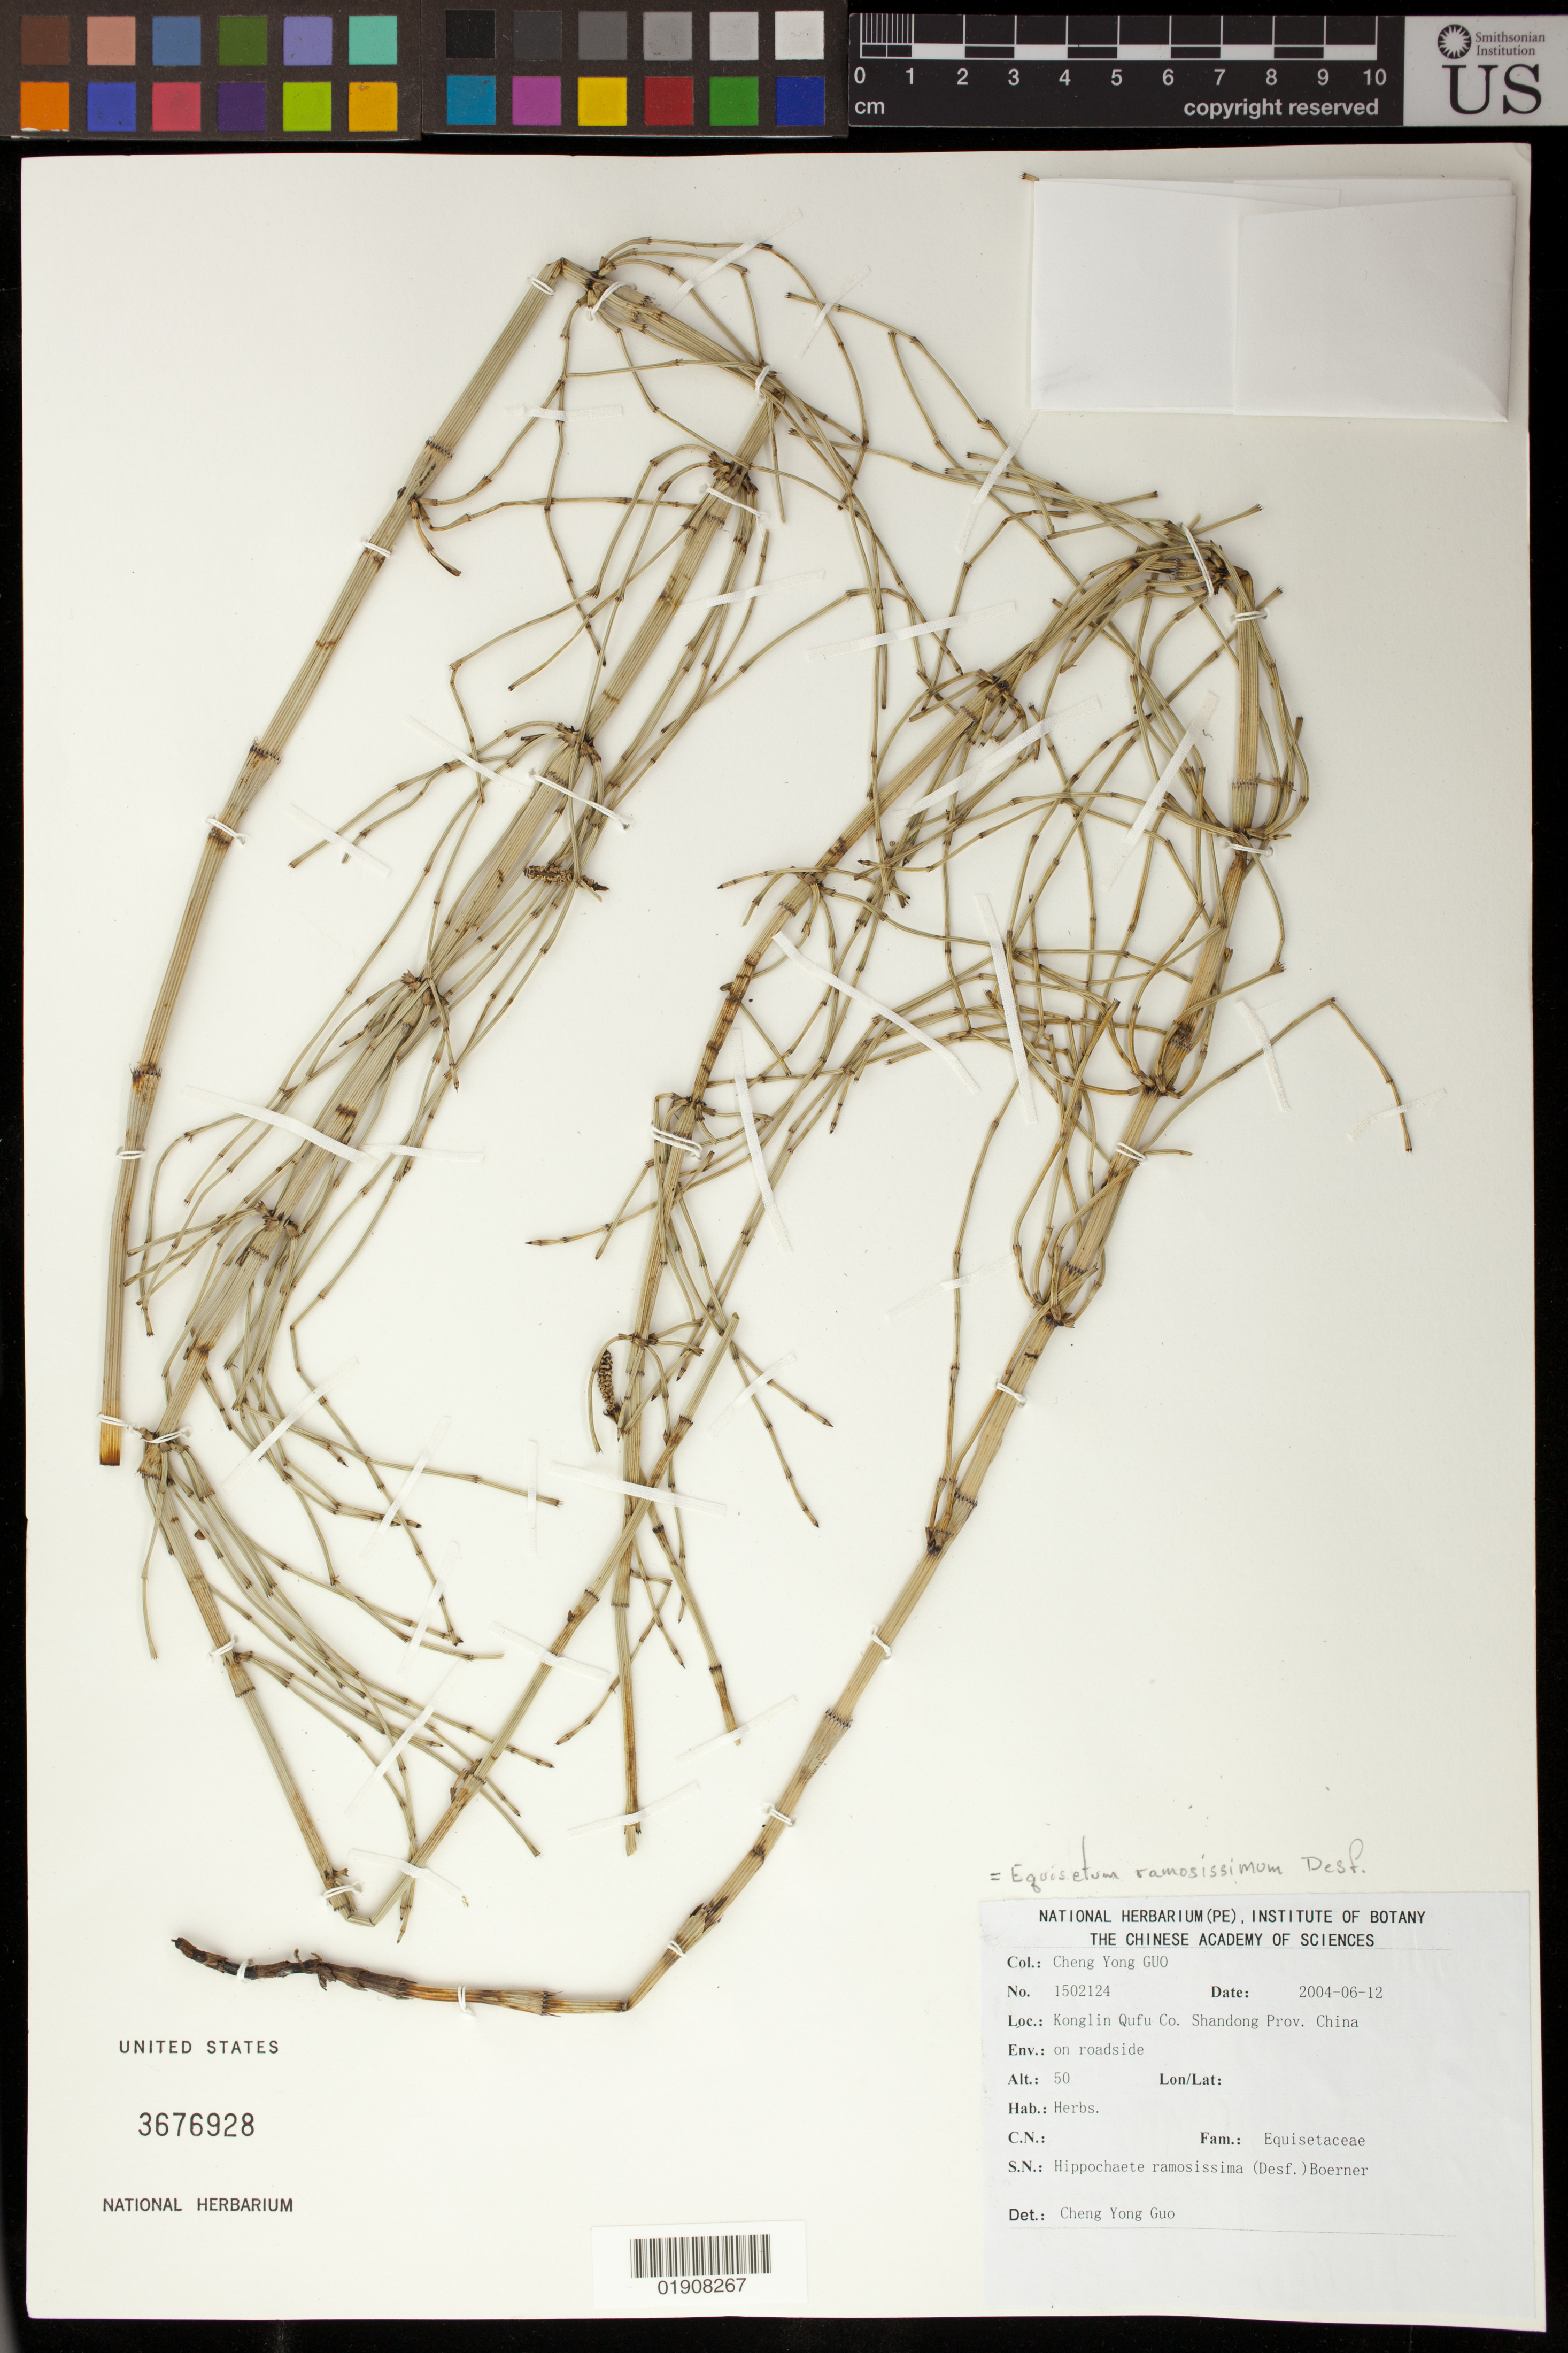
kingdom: Plantae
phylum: Tracheophyta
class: Polypodiopsida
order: Equisetales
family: Equisetaceae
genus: Equisetum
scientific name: Equisetum ramosissimum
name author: Desf.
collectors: C. Y. Guo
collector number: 1502124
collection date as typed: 2004-06-12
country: China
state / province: Shandong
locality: Konglin Qufu Co. Shandong Prov. China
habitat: on roadside.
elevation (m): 50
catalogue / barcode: US 3676928